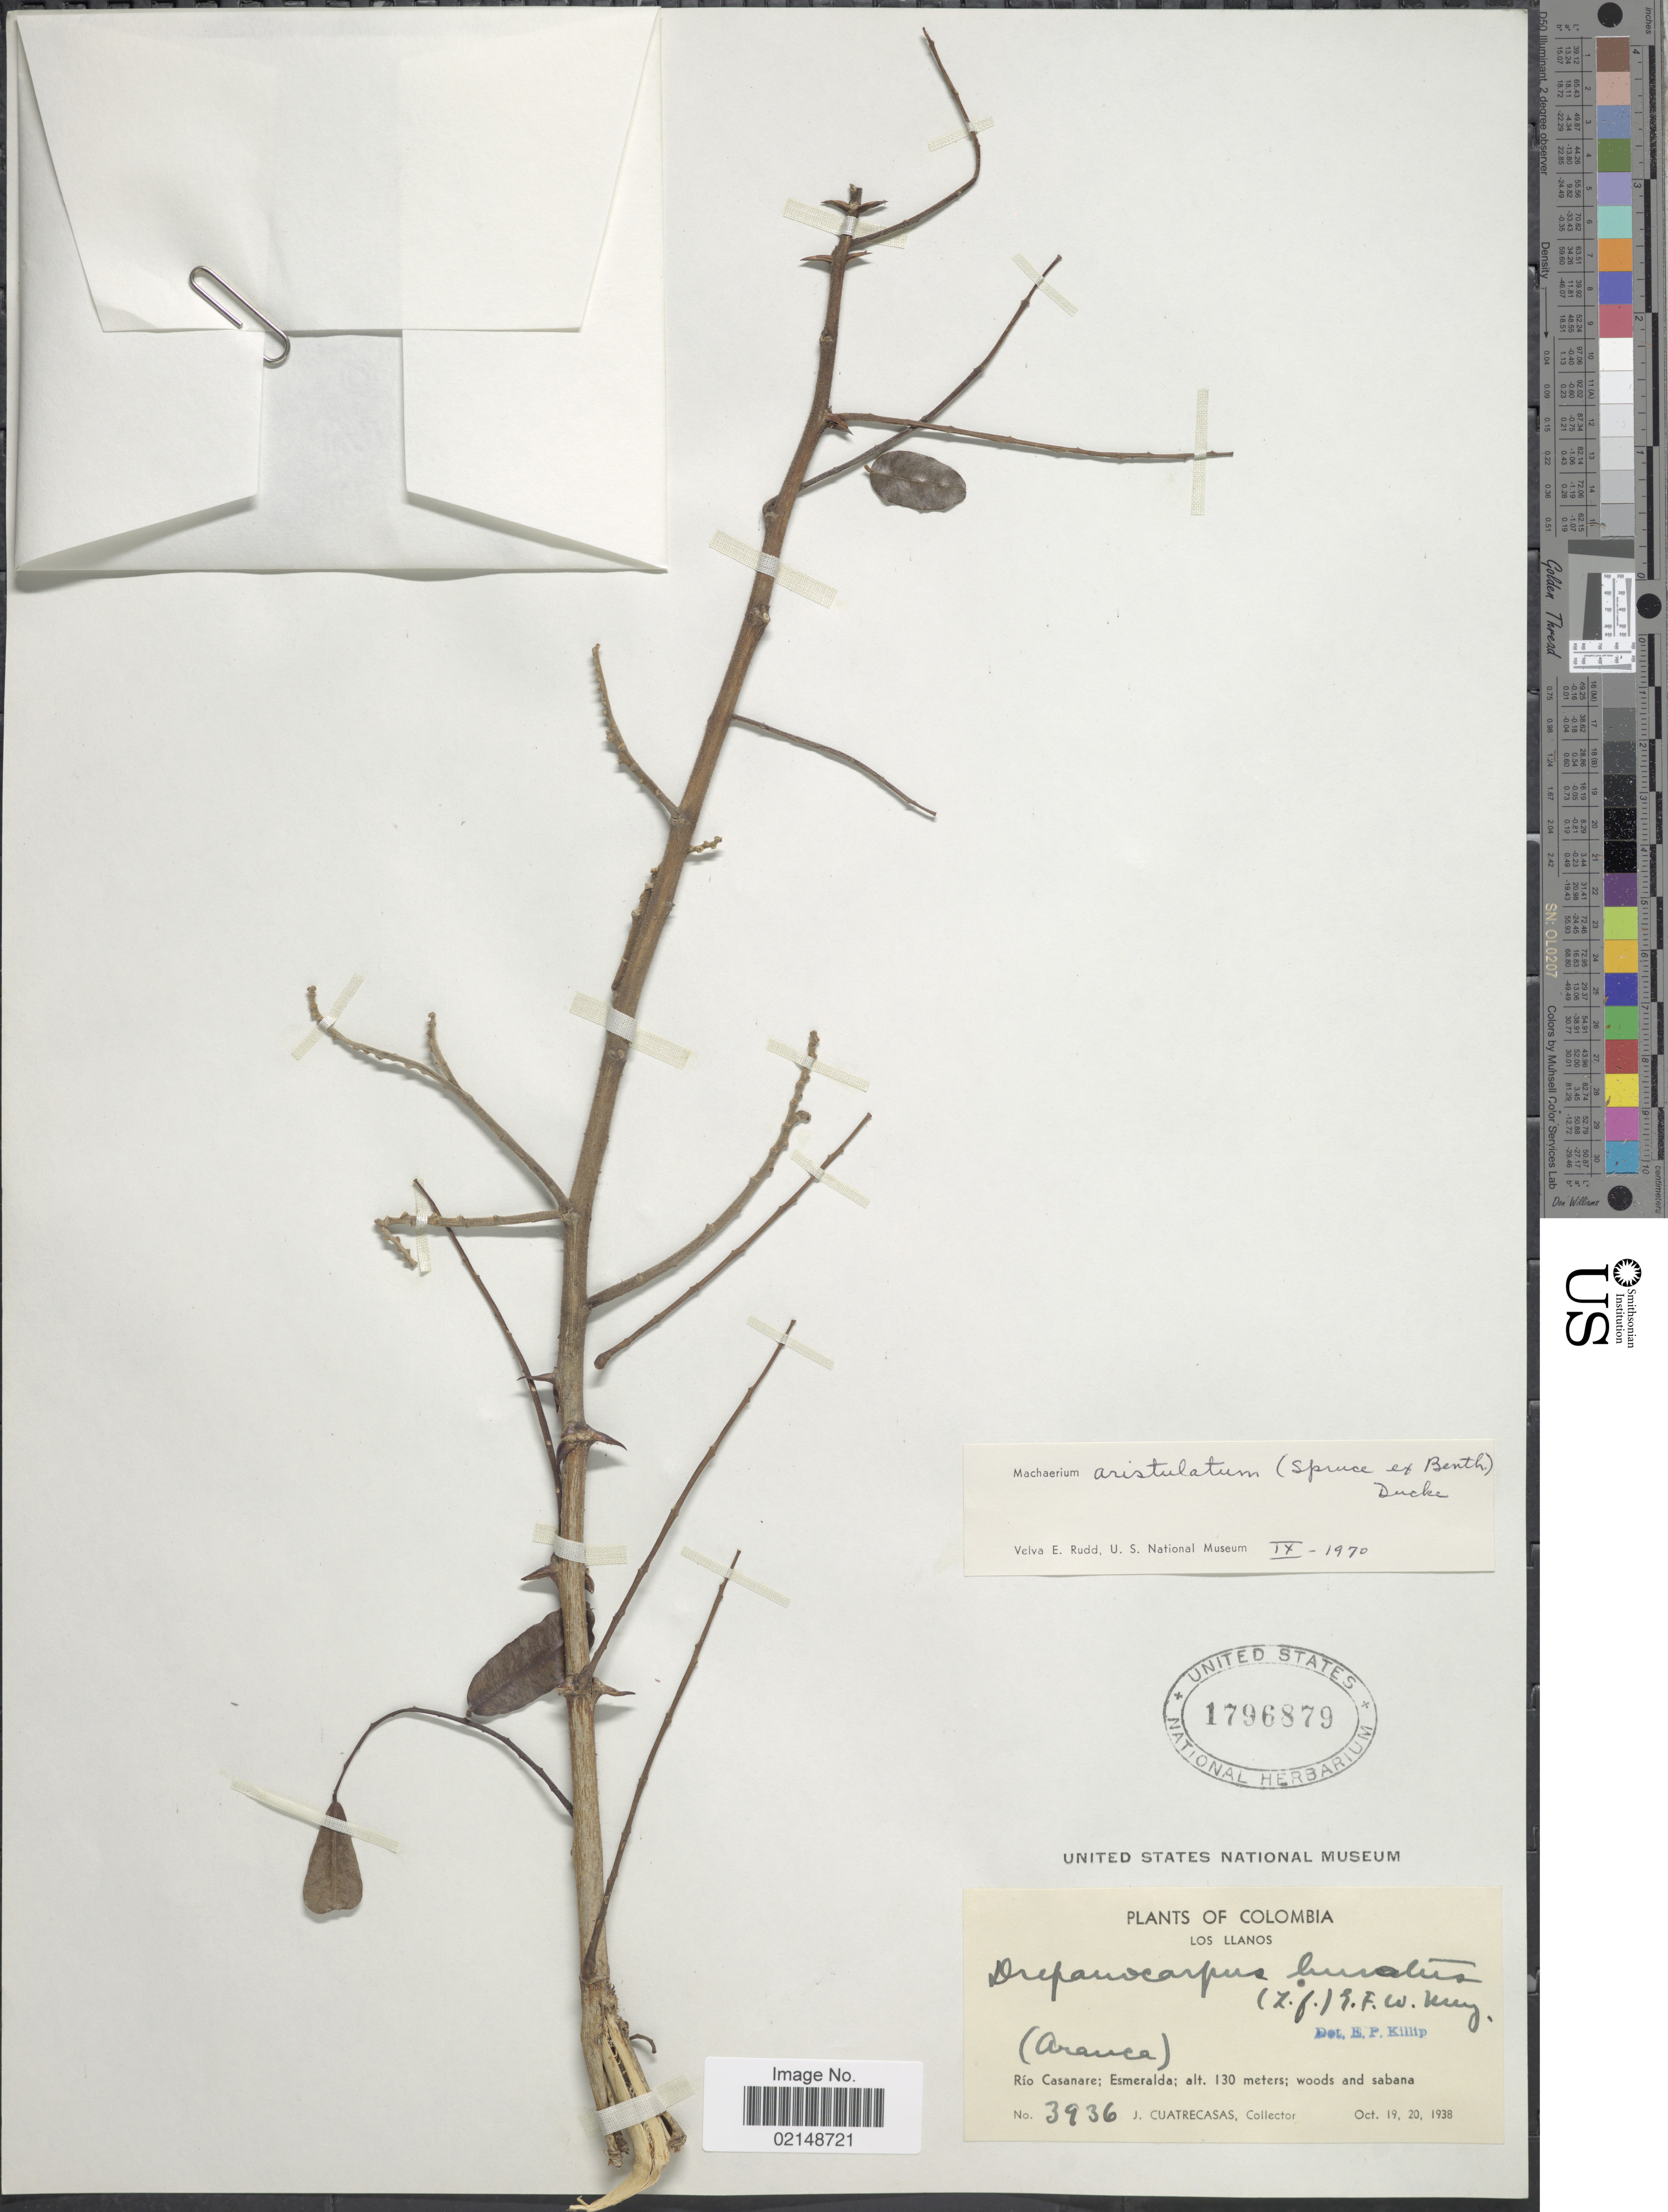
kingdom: Plantae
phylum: Tracheophyta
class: Magnoliopsida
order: Fabales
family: Fabaceae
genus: Machaerium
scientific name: Machaerium aristulatum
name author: (Spruce ex Benth.) Duckee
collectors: J. Cuatrecasas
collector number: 3936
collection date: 1938-10-19/1938-10-20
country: Colombia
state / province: Casanare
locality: Los Llanos, Rio Casanare, Esmeralda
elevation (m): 130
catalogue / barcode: US 1796879